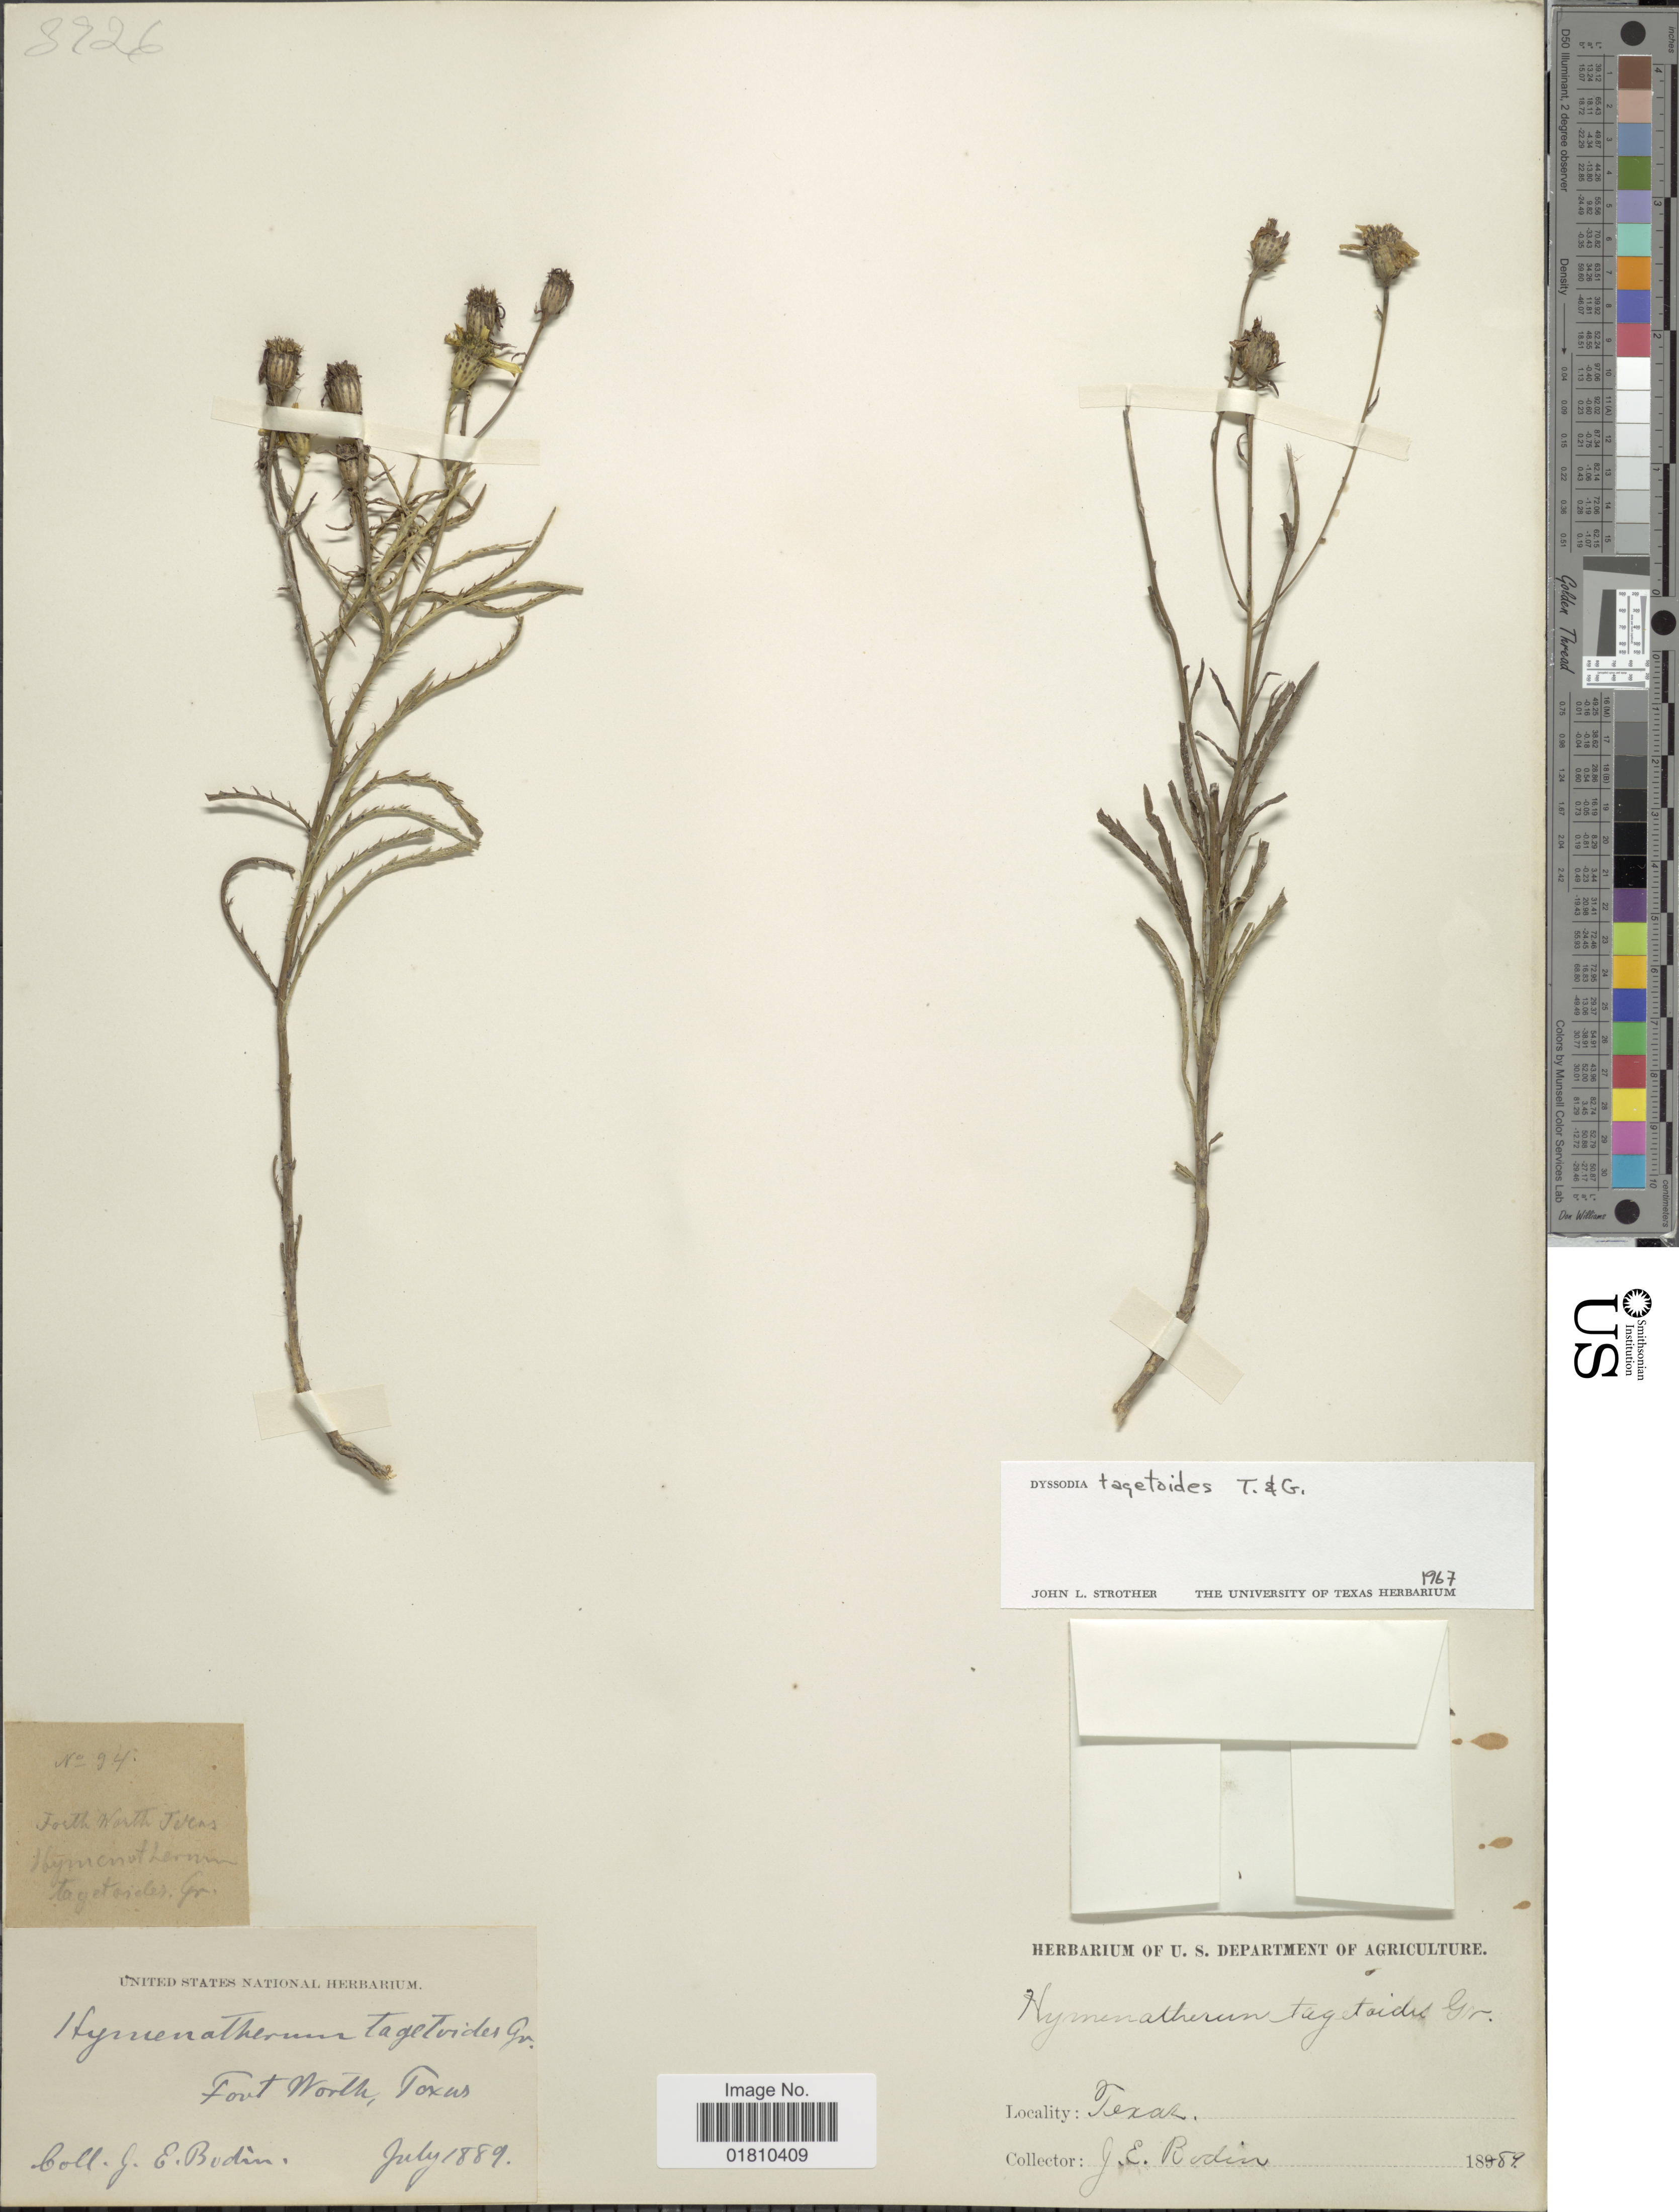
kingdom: Plantae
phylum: Tracheophyta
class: Magnoliopsida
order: Asterales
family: Asteraceae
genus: Dysodiopsis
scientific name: Dysodiopsis tagetoides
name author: (Torr. & A. Gray) Rydb.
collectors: J. E. Bodin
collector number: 94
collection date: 1889-07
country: United States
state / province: Texas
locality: Forth North, Texas